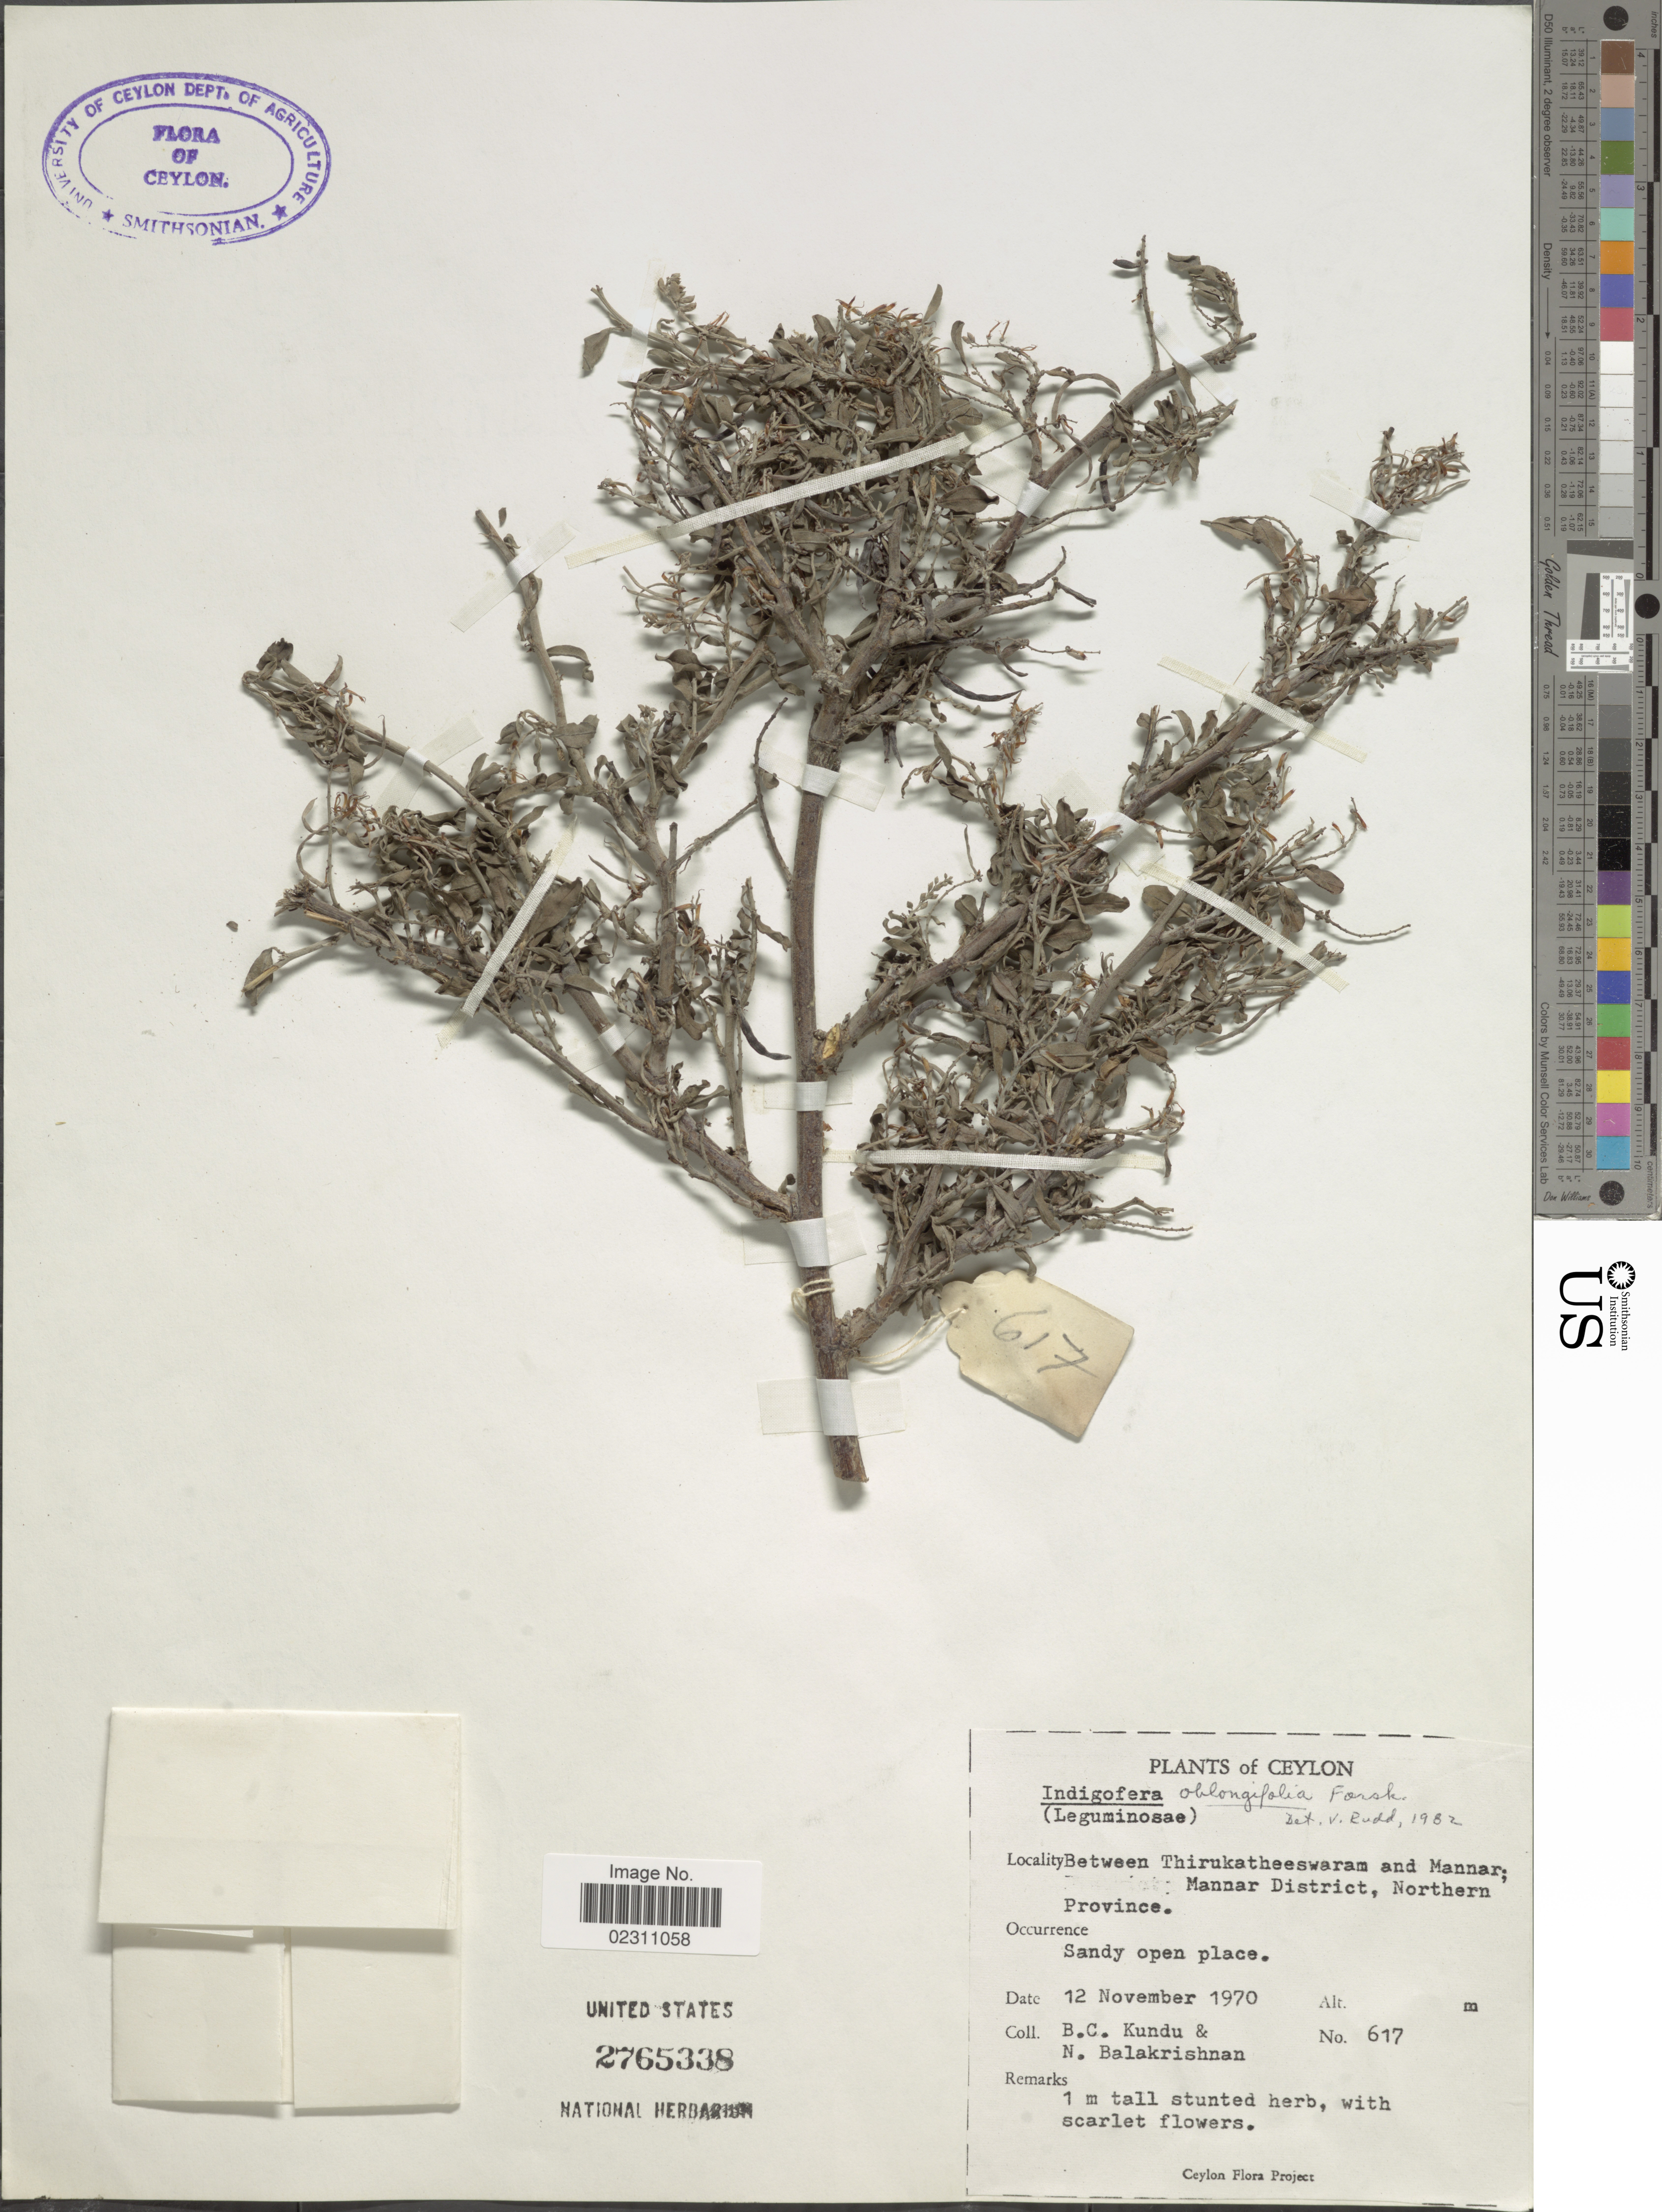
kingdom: Plantae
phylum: Tracheophyta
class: Magnoliopsida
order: Fabales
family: Fabaceae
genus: Indigofera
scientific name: Indigofera oblongifolia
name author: Forssk.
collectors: B. C. Kundu & N. Balakrishnan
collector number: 617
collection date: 1970-11-12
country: Sri Lanka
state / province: Northern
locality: Ceylon, between Thirukatheeswaram and Mannar, Mannar District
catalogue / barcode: US 2765338